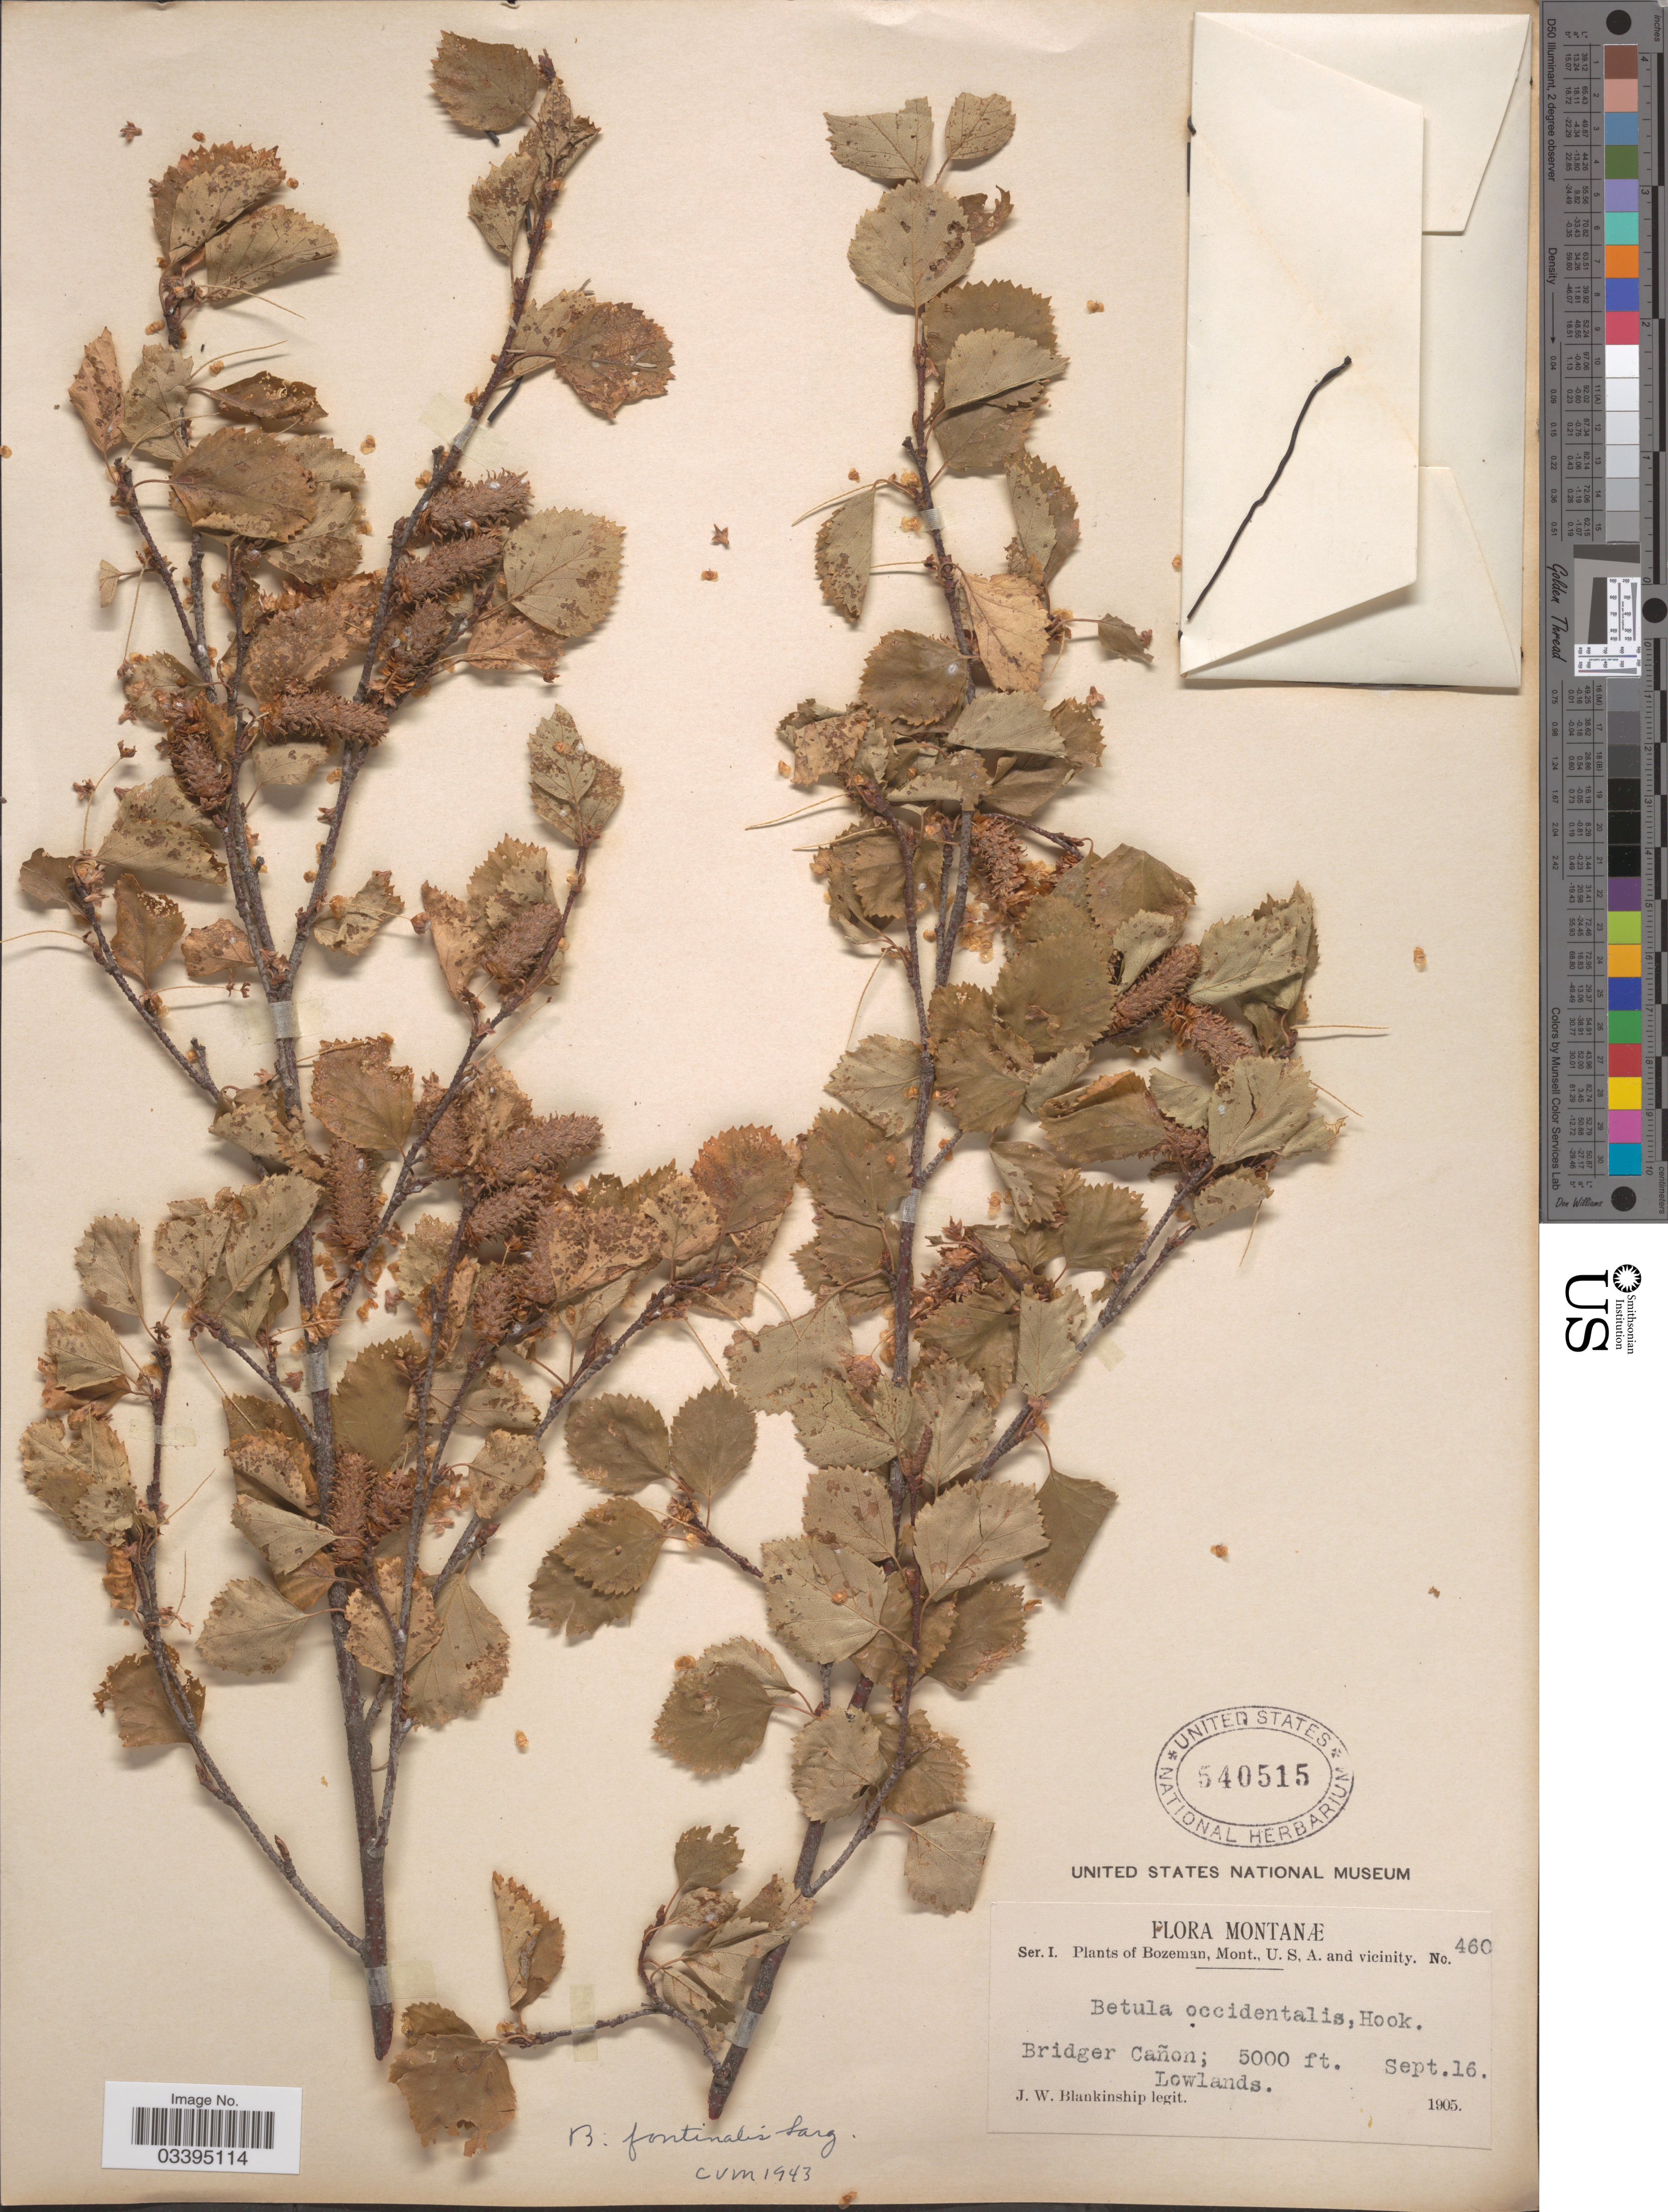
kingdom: Plantae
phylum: Tracheophyta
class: Magnoliopsida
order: Fagales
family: Betulaceae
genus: Betula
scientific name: Betula fontinalis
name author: Sarg.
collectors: J. W. Blankinship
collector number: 460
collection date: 1905-09-16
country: United States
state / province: Montana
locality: Bozeman, Mont., U.S.A. and vicinity. Bridger Cañon.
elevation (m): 1524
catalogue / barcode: US 540515